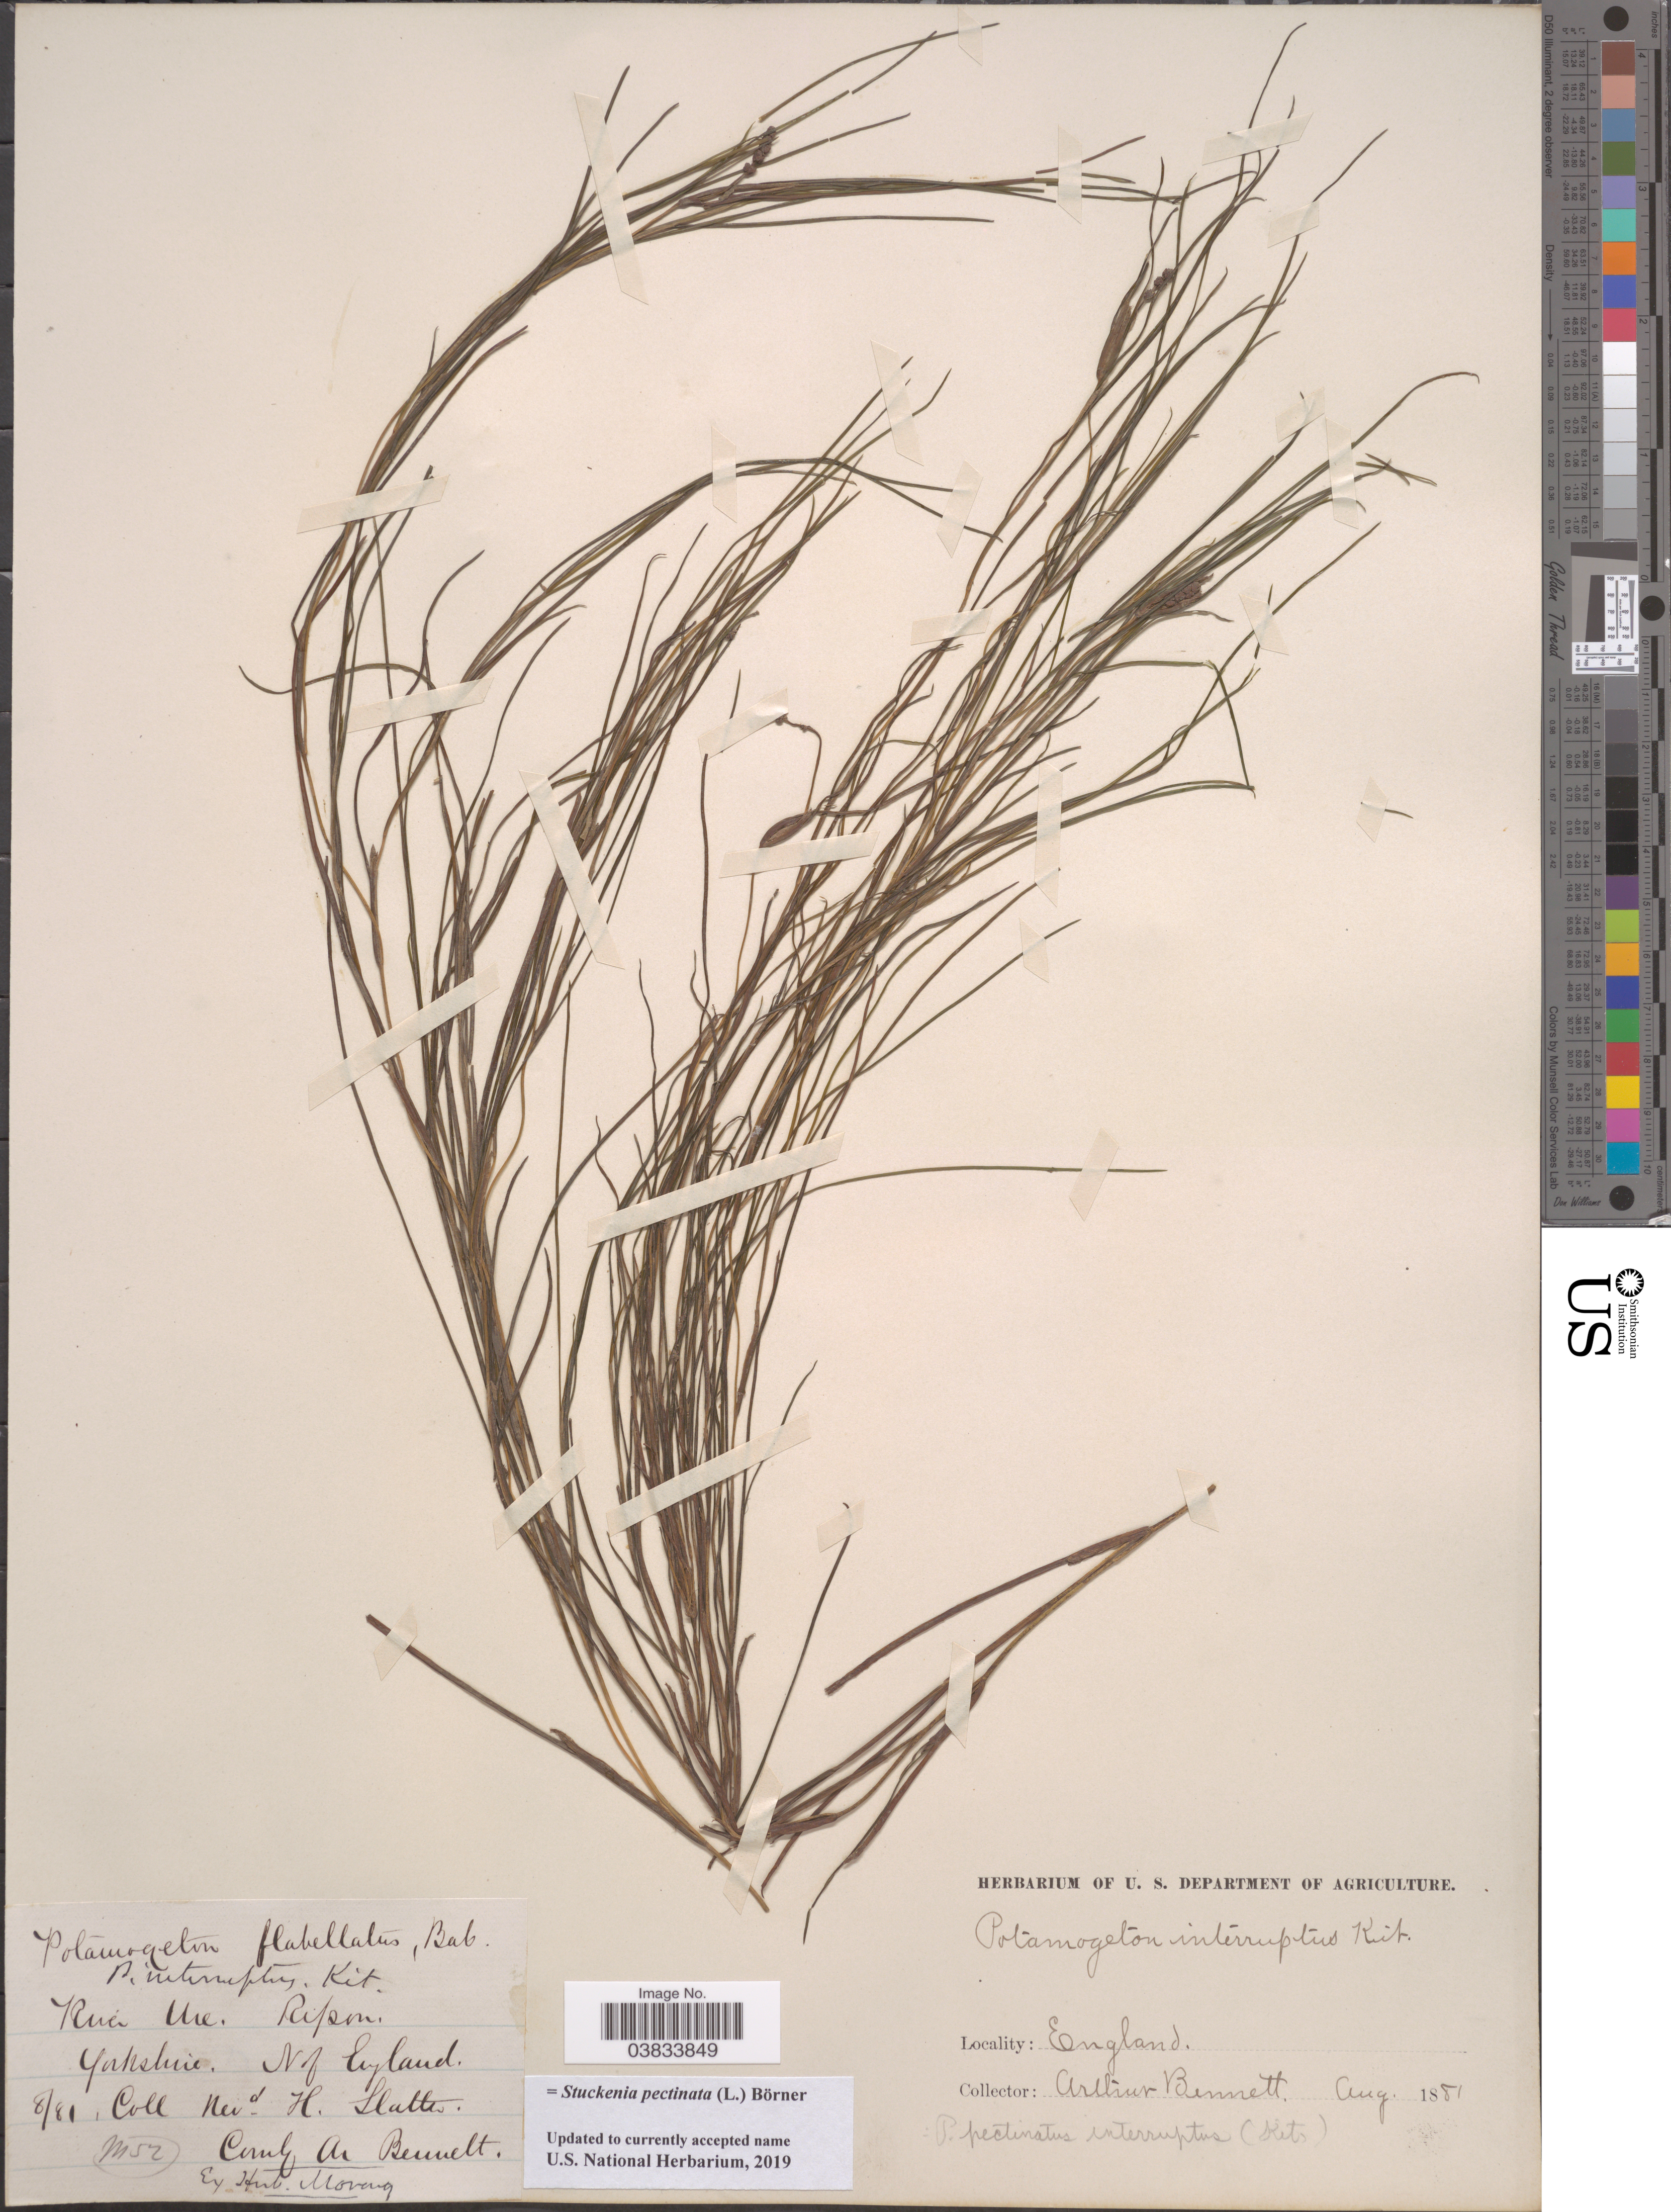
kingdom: Plantae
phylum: Tracheophyta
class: Liliopsida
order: Alismatales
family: Potamogetonaceae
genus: Stuckenia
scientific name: Stuckenia pectinata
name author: (L.) Börner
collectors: A. Bennett & R. Slatter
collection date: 1881-08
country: United Kingdom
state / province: England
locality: Yorkshire. N. of England.